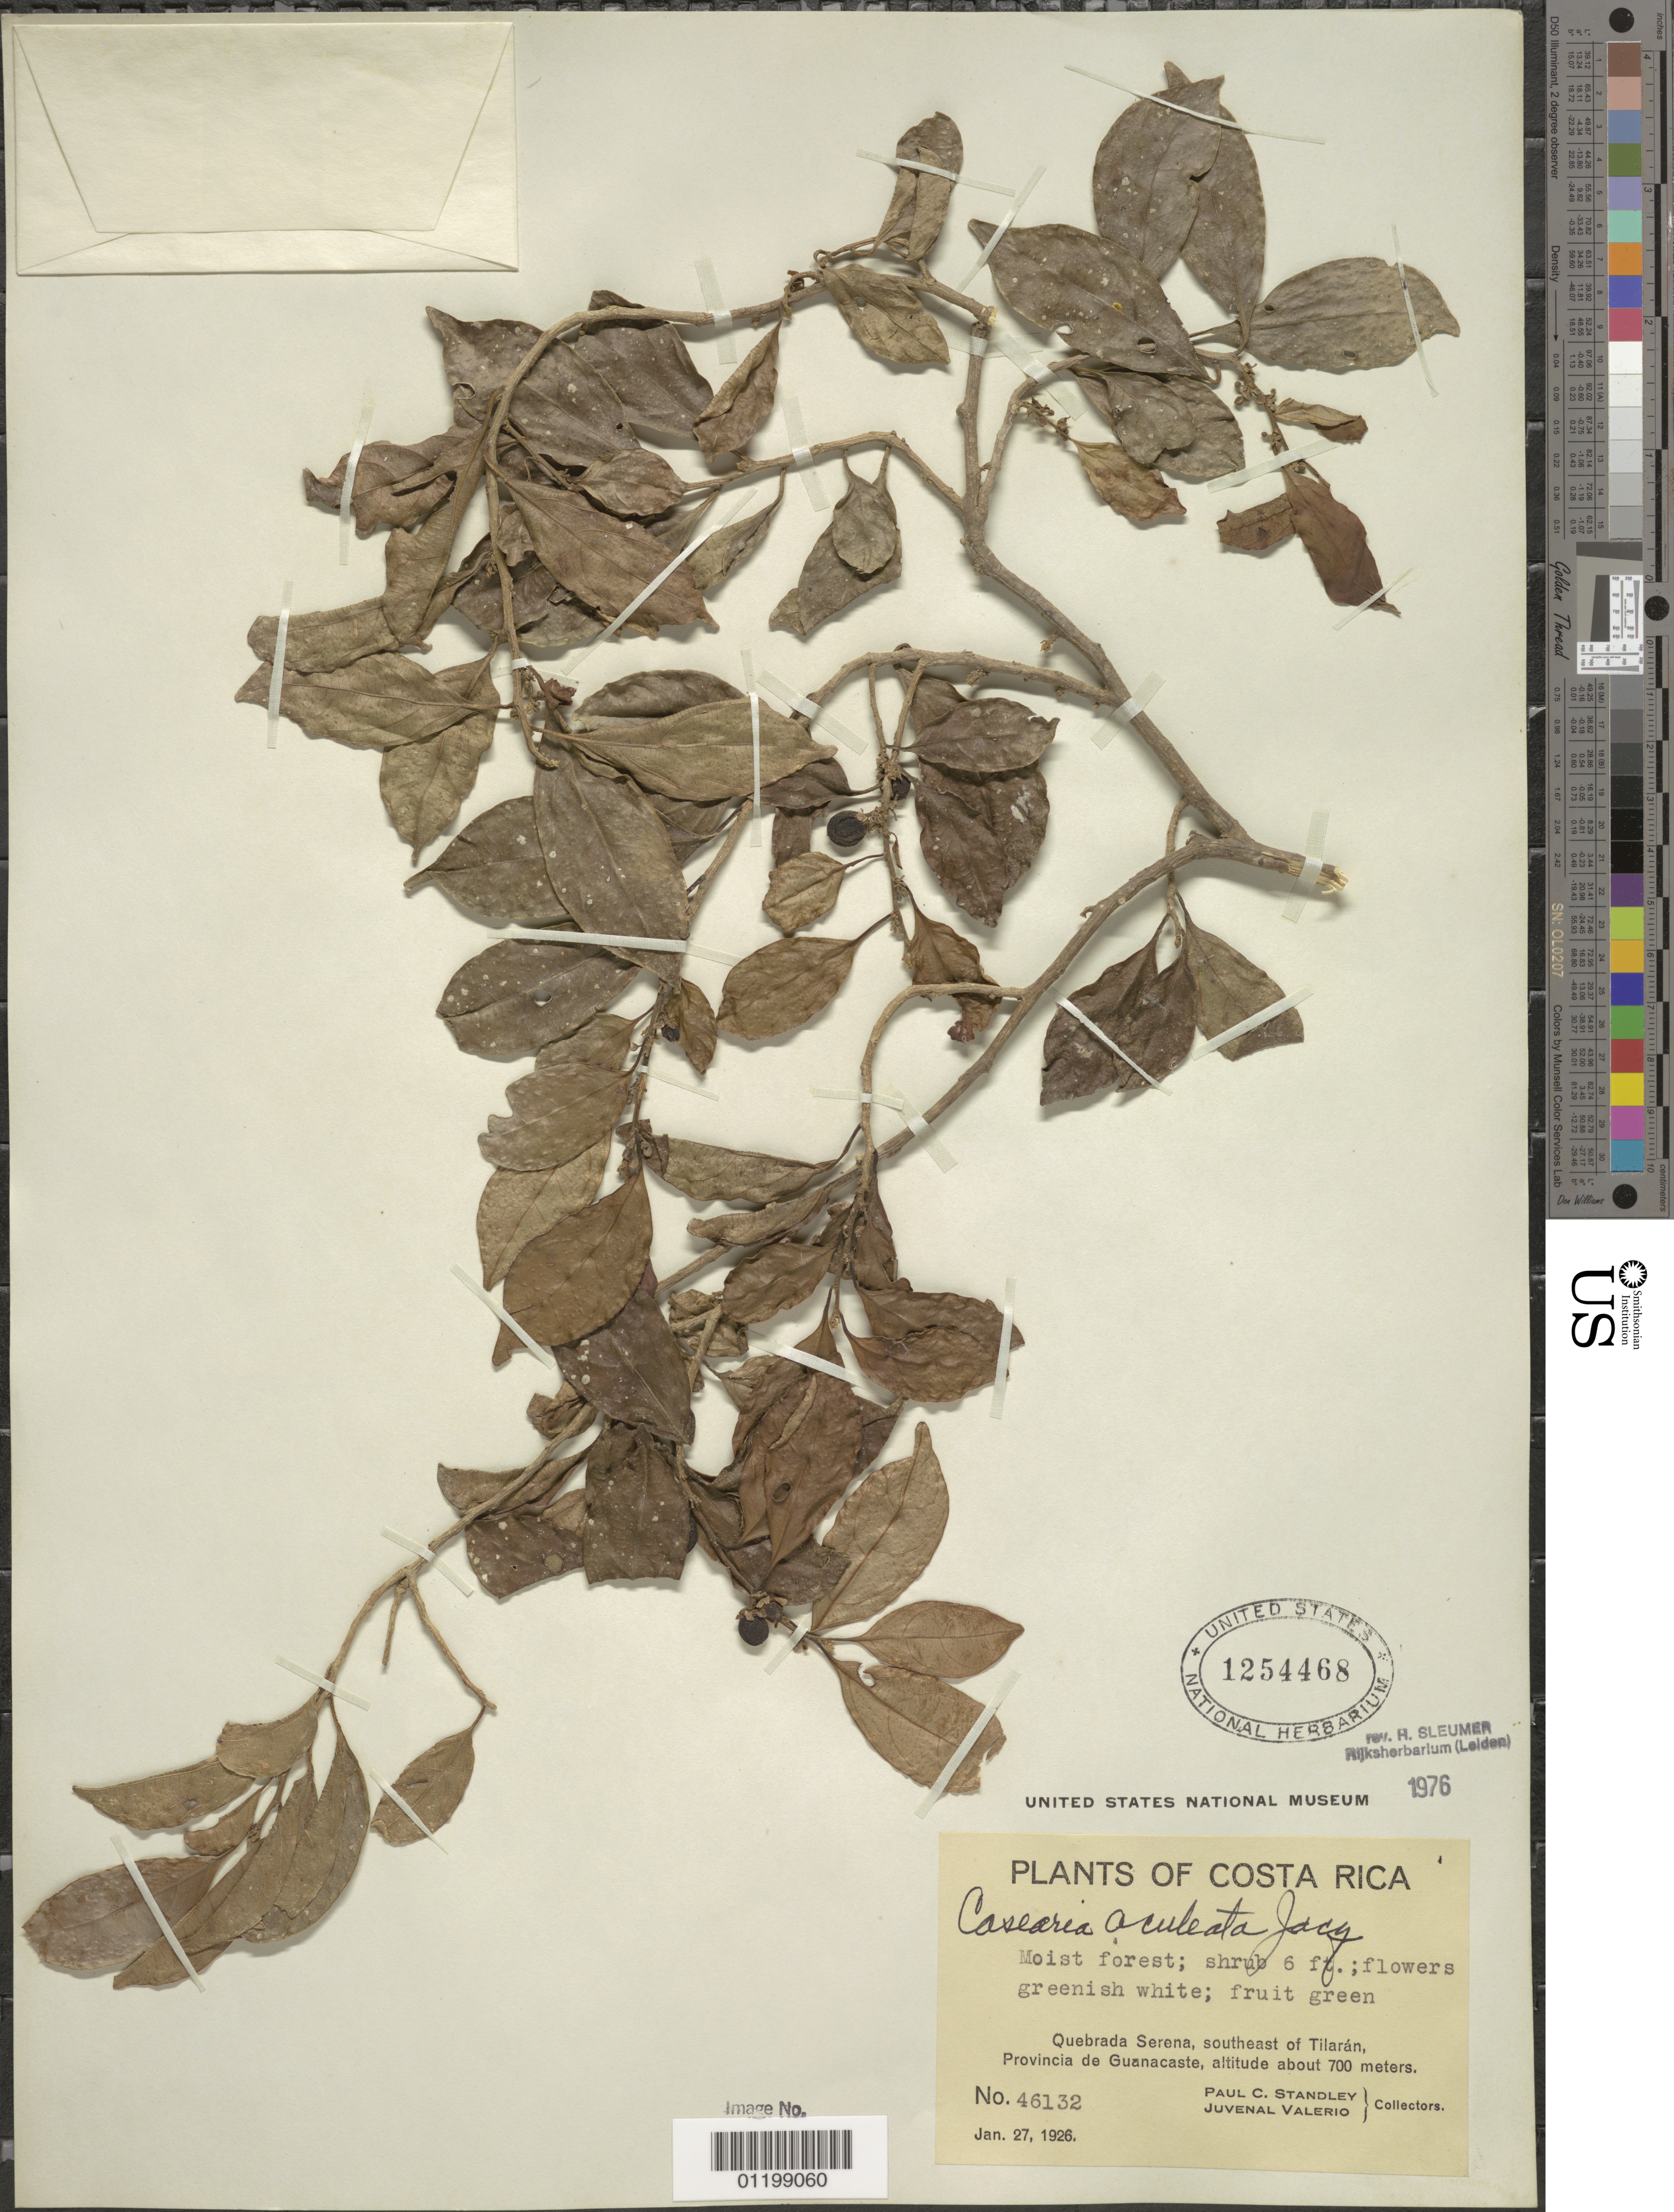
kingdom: Plantae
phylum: Tracheophyta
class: Magnoliopsida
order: Malpighiales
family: Salicaceae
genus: Casearia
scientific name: Casearia aculeata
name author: Jacq.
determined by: Sleumer, H. O.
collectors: P. C. Standley & J. Valerio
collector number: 46132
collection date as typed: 27 Jan 1926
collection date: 1926-01-27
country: Costa Rica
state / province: Guanacaste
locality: Quebrada Serena, SE of Tilaran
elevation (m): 700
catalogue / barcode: US 1254468